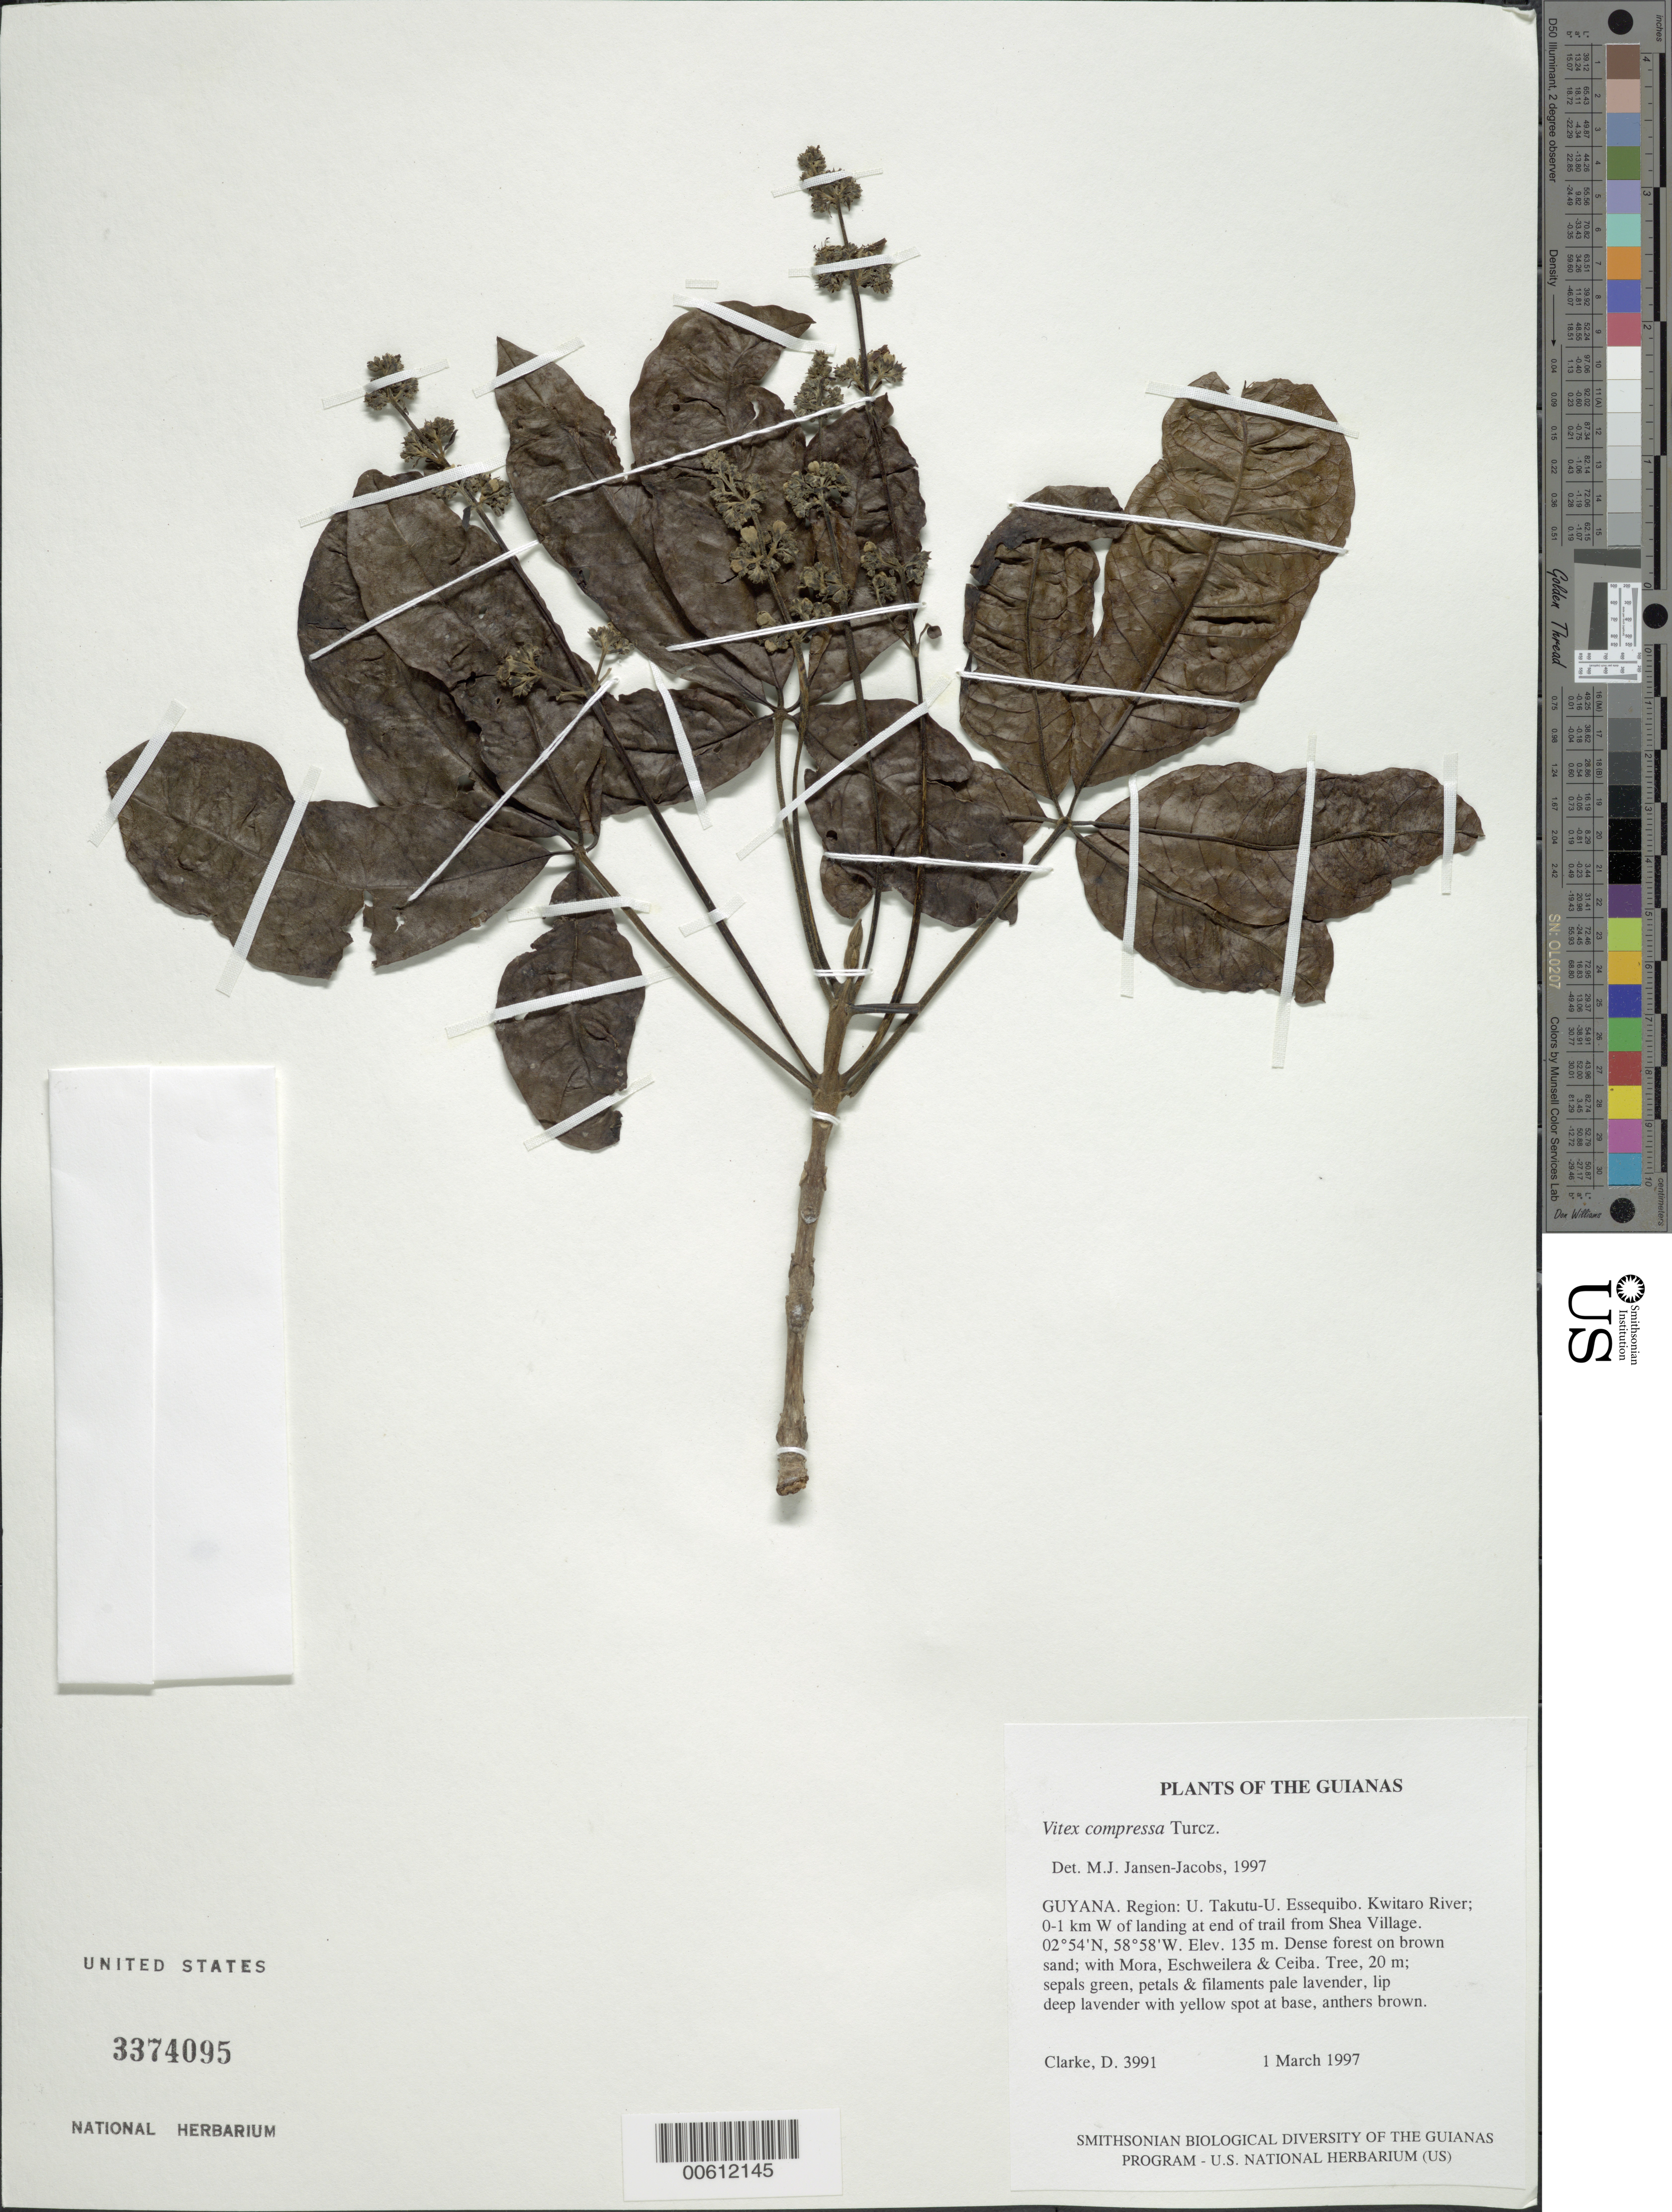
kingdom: Plantae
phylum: Tracheophyta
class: Magnoliopsida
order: Lamiales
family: Lamiaceae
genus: Vitex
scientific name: Vitex compressa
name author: Turcz.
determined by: Jansen-Jacobs, M. J., (U), Nationaal Herbarium Nederland, Utrecht University branch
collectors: H. D. Clarke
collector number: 3991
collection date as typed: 1 March 1997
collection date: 1997-03-01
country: Guyana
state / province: U. Takutu-U. Essequibo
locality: Kwitaro River; 0-1 km W of landing at end of trail from Shea Village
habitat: Dense forest on brown sand; with Mora, Eschweilera & Ceiba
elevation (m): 135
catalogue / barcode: US 3374095